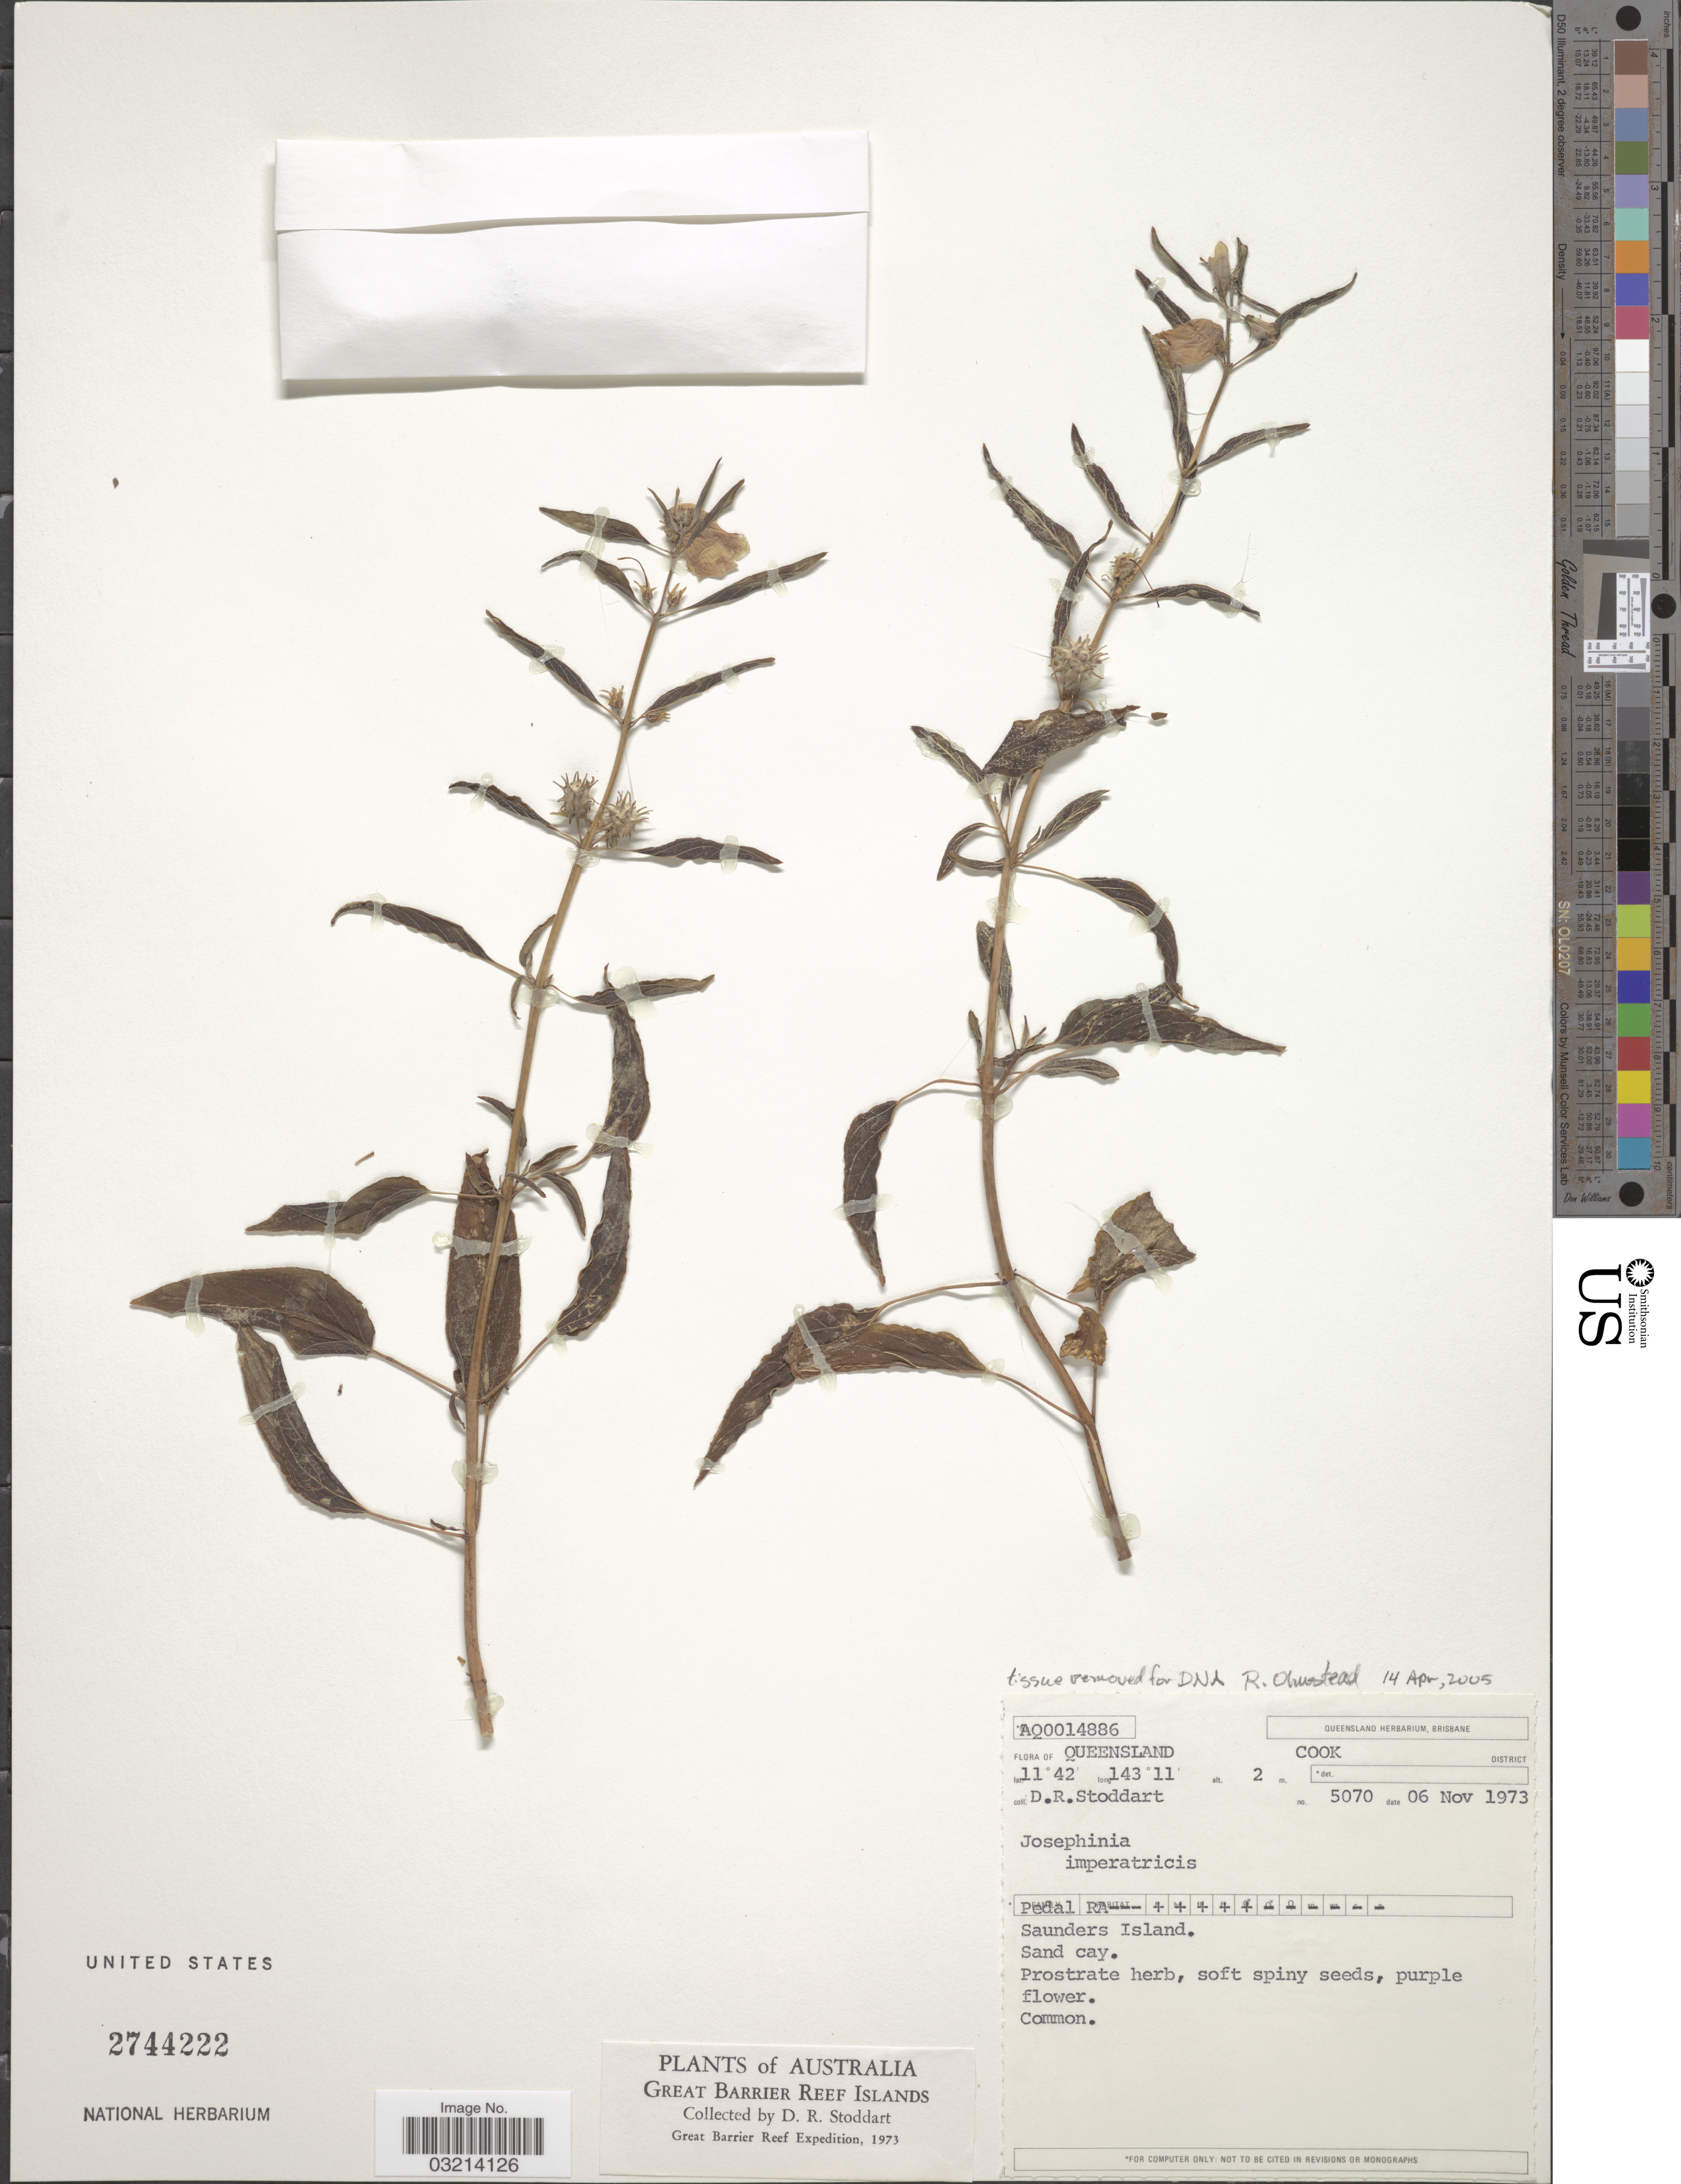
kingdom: Plantae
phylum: Tracheophyta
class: Magnoliopsida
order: Lamiales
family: Pedaliaceae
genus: Josephinia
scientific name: Josephinia imperatricis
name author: Vent.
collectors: D. R. Stoddart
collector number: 5070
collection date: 1973-11-06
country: Australia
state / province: Queensland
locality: Great Barrier Reef Islands. Cook District. Saunders Island.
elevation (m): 2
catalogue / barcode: US 2744222